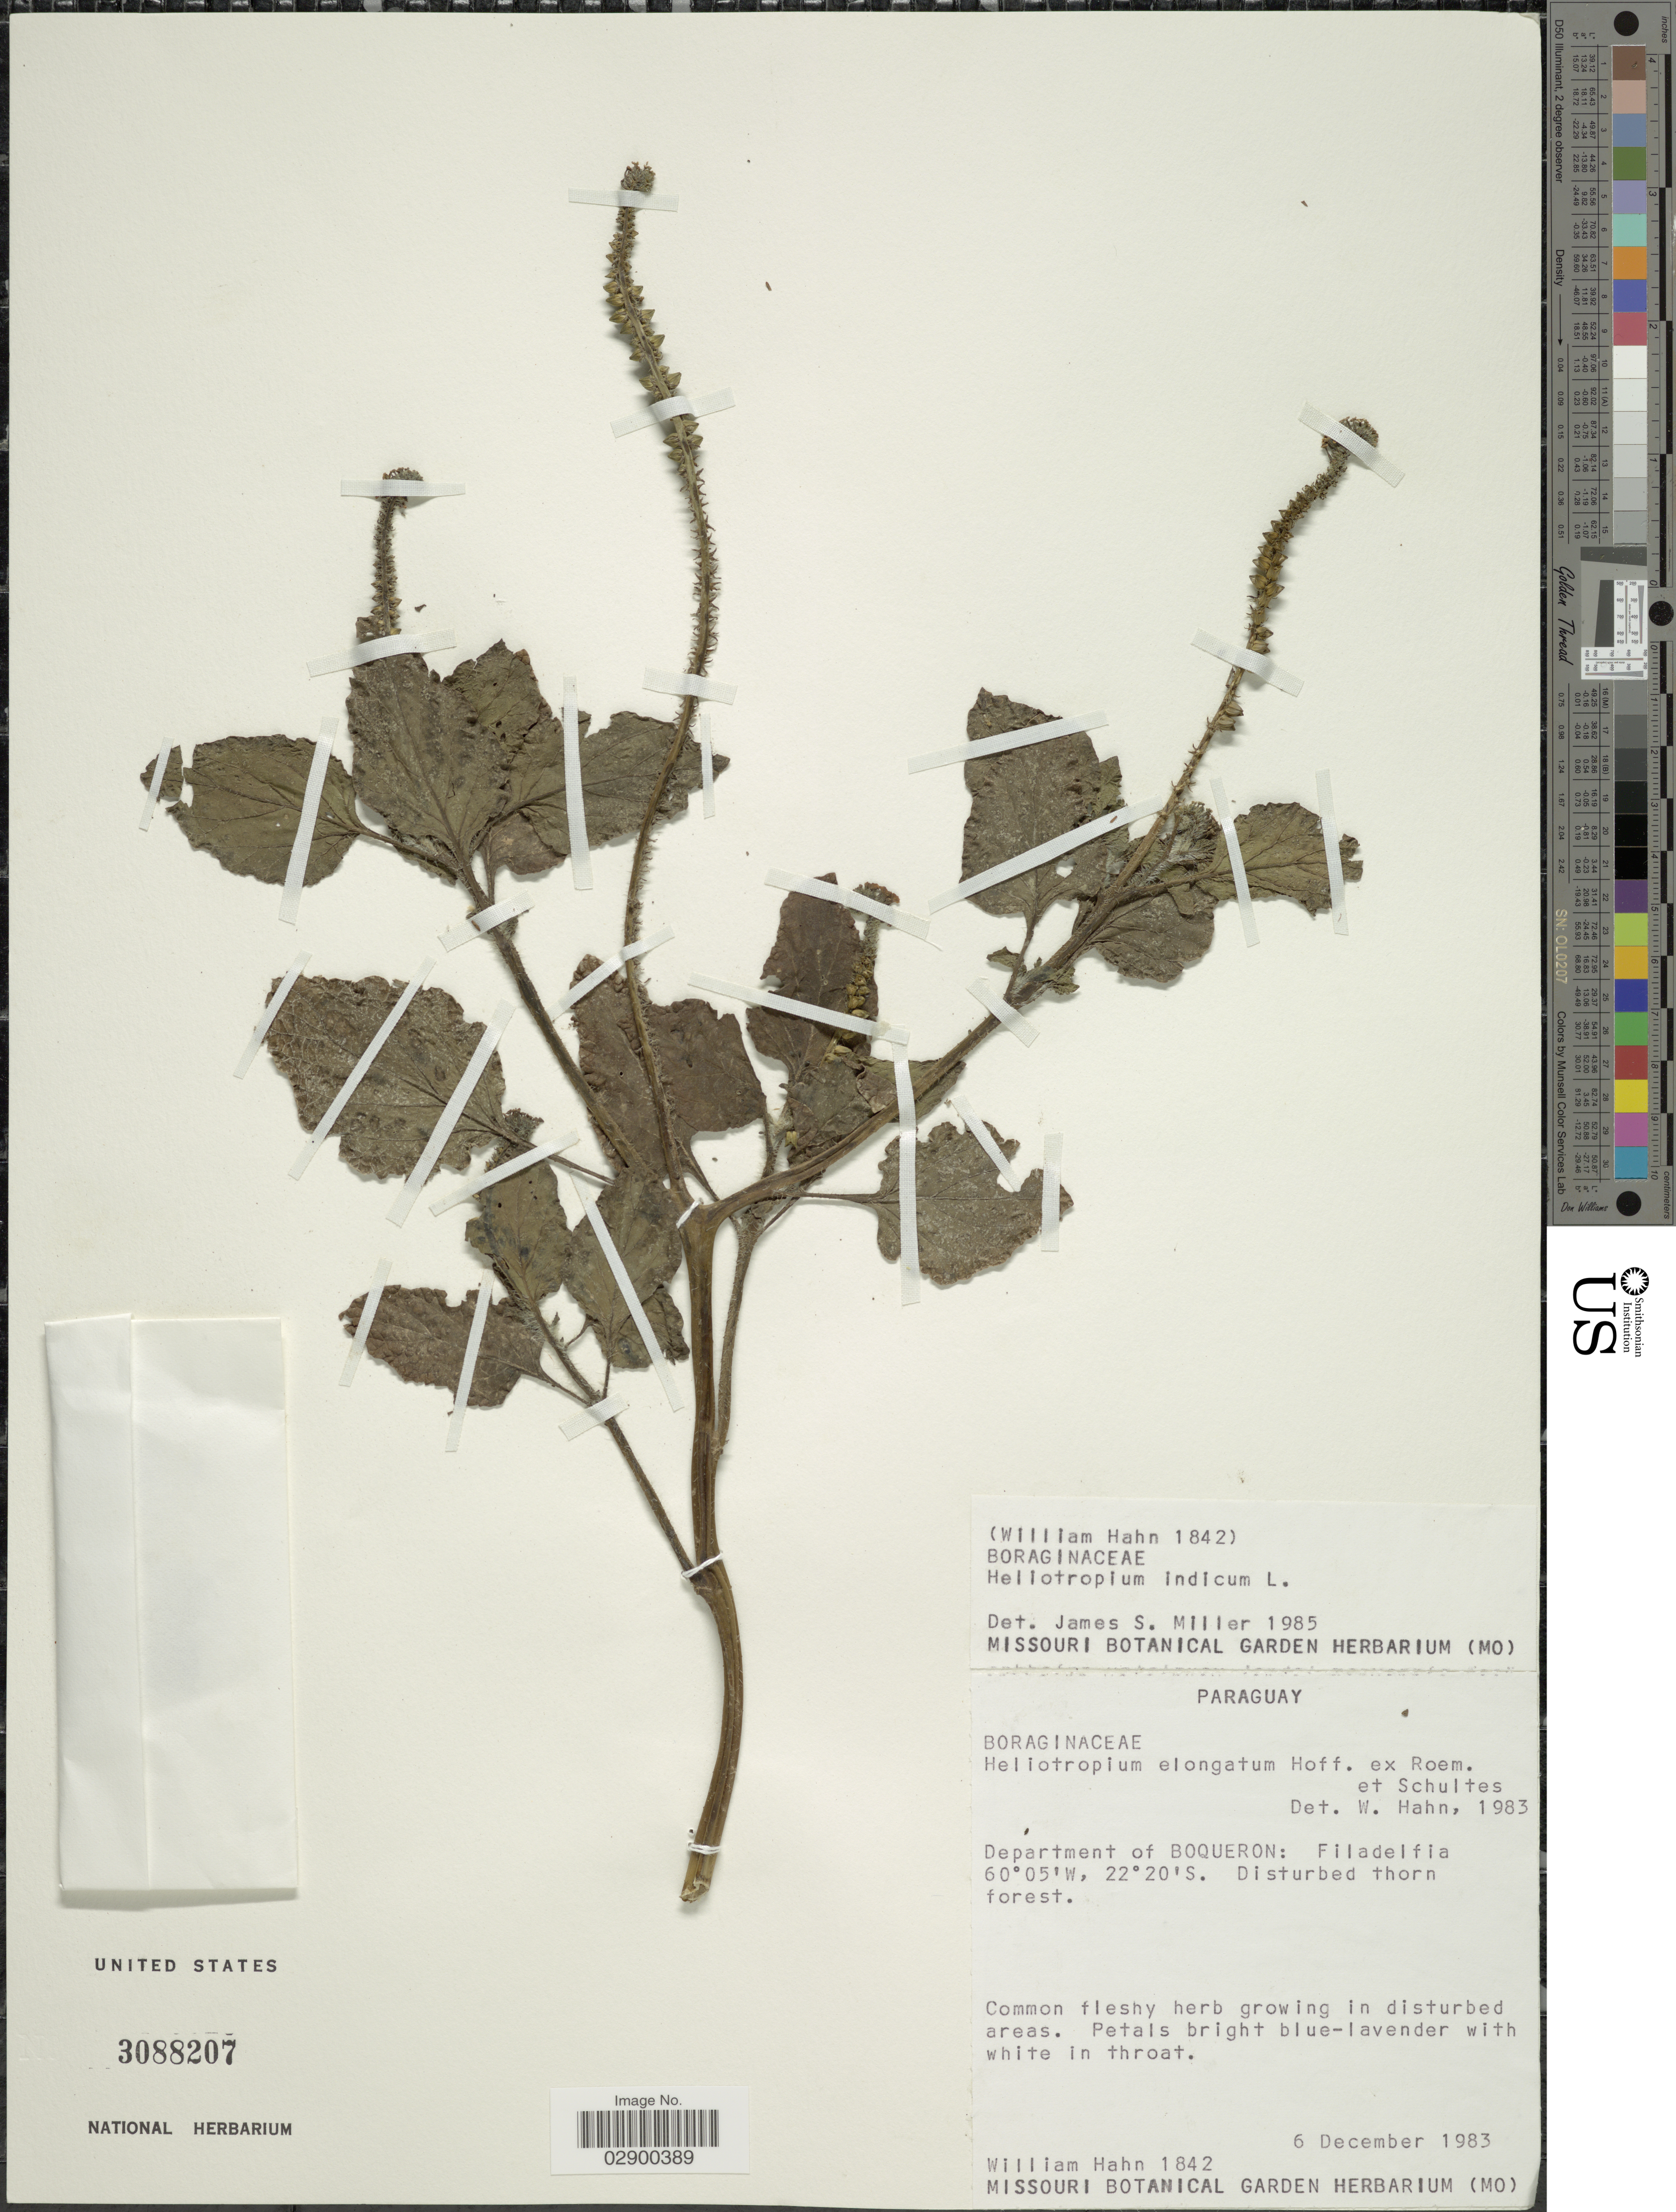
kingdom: Plantae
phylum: Tracheophyta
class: Magnoliopsida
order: Boraginales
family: Heliotropiaceae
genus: Heliotropium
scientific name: Heliotropium indicum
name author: L.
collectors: W. Hahn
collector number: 1842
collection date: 1983-12-06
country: Paraguay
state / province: Boqueron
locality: Department of Boqueron, Filadelfia.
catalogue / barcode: US 3088207